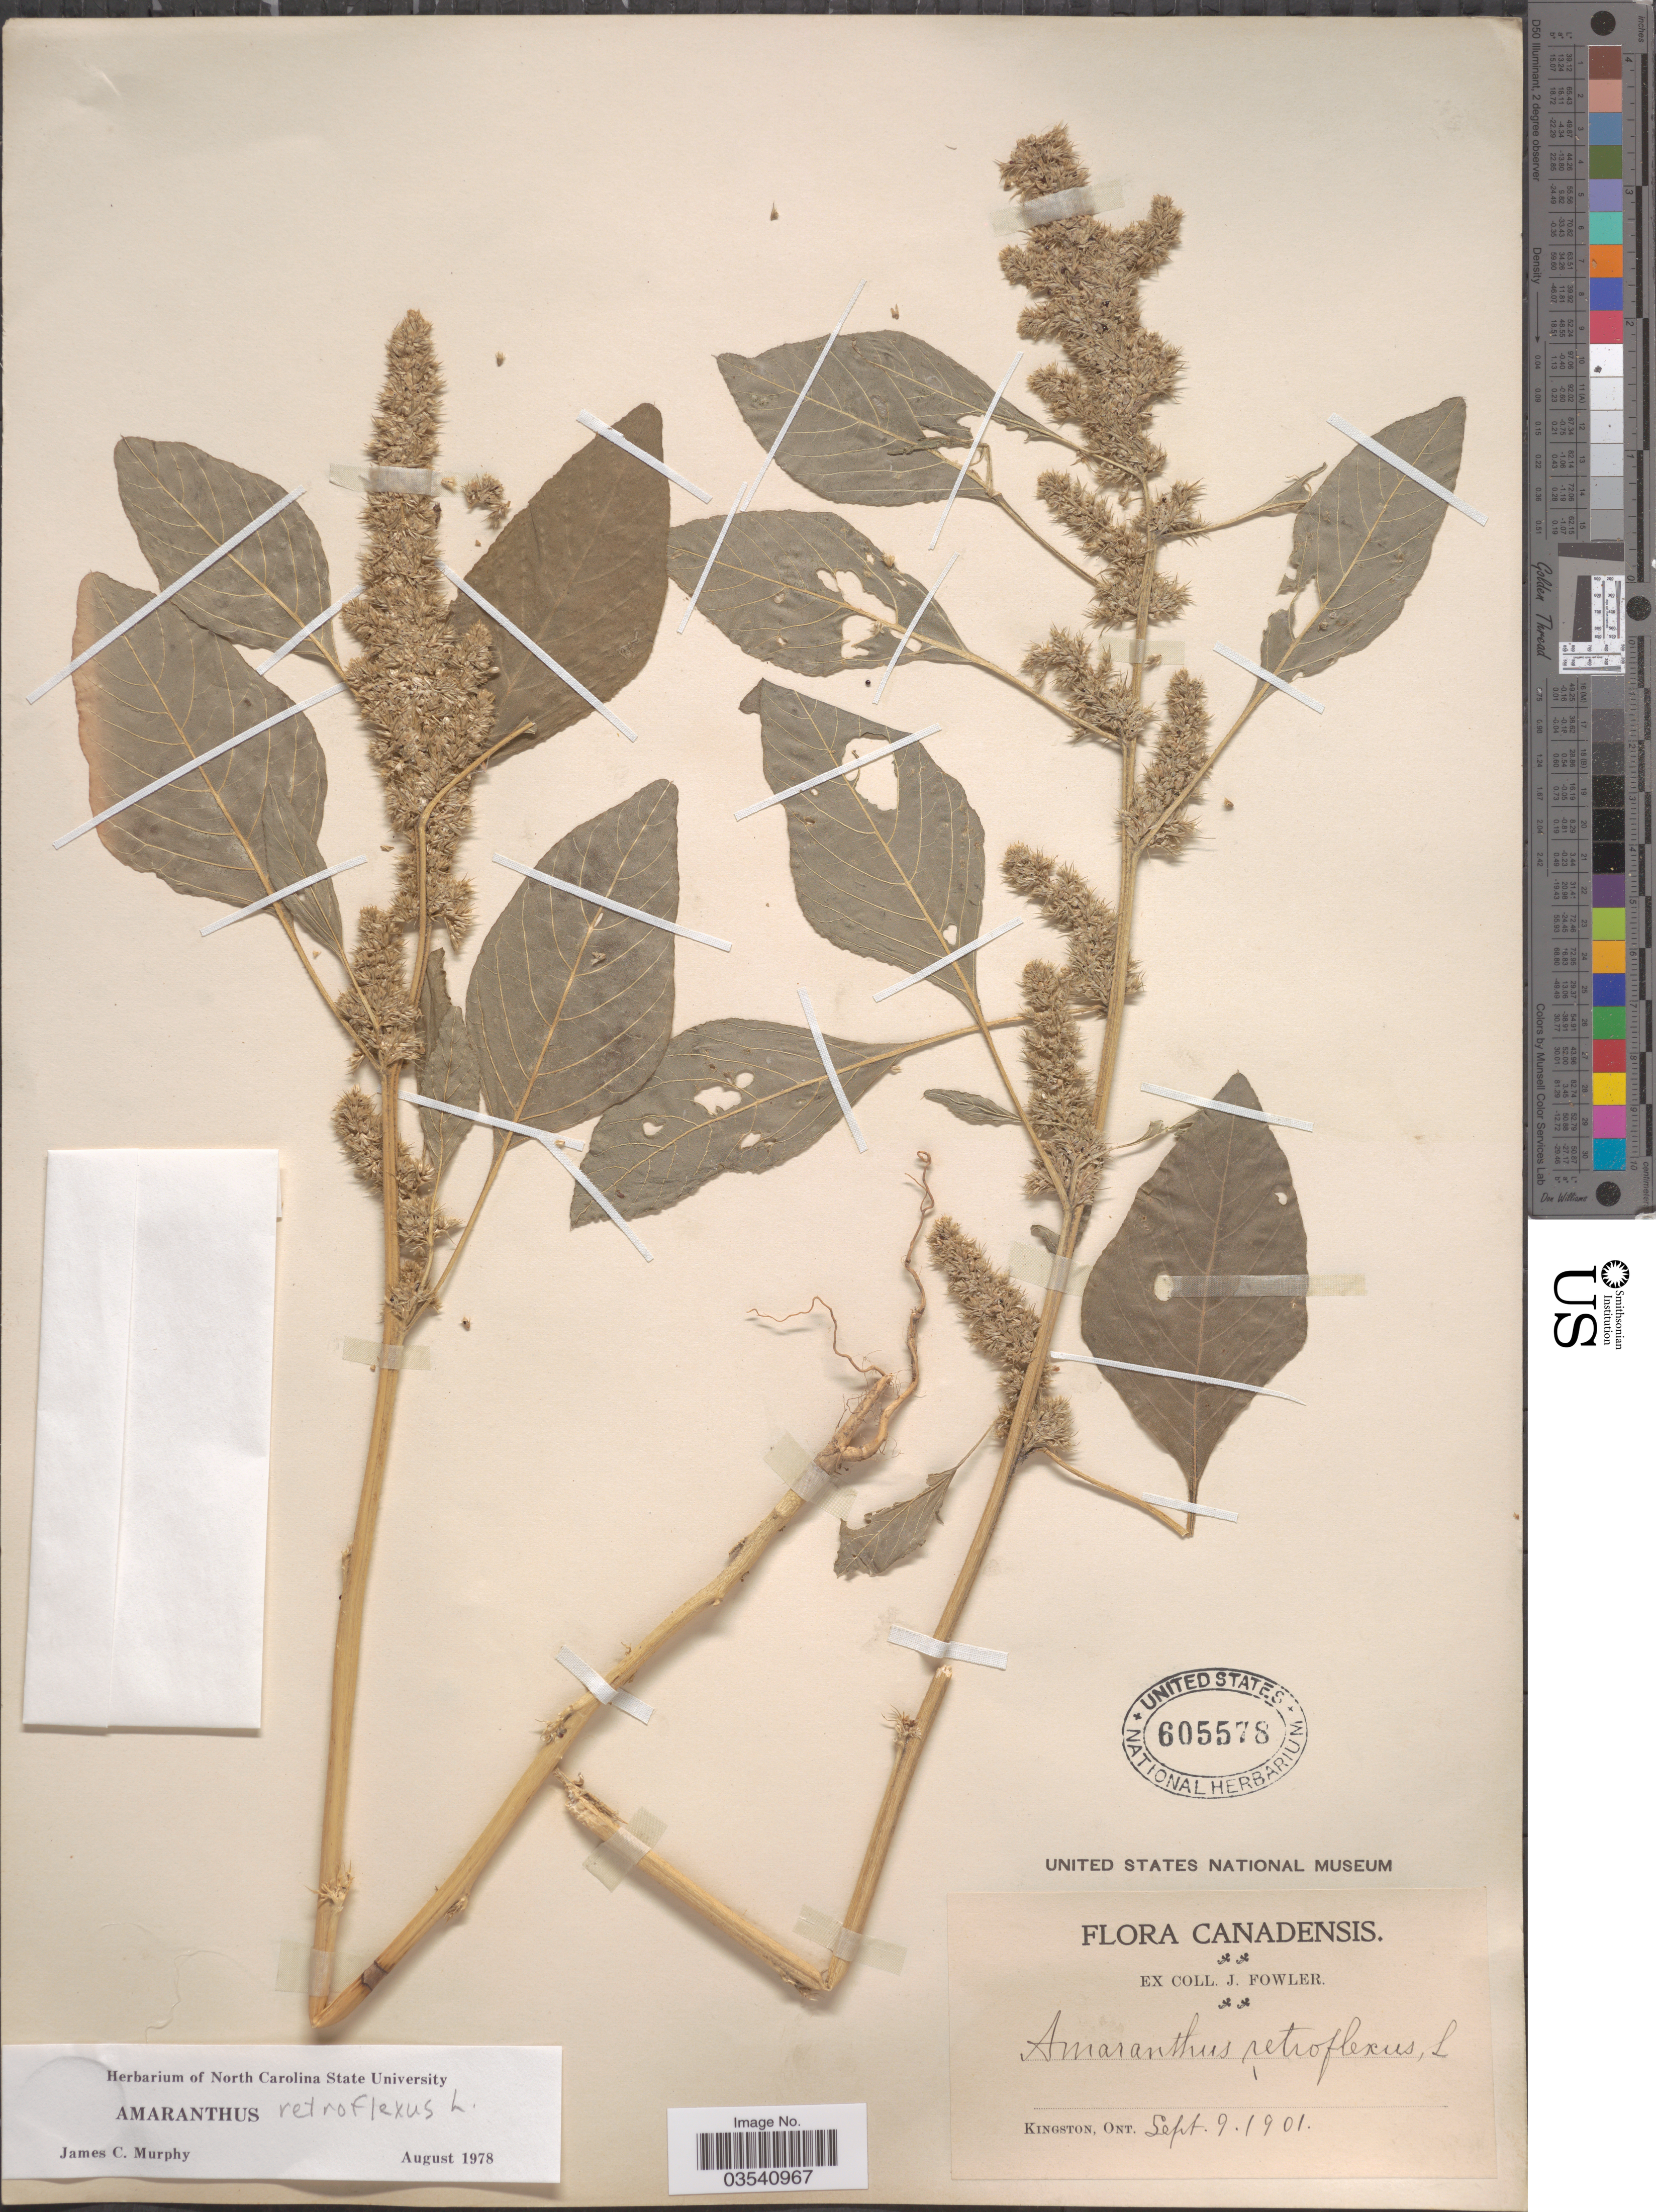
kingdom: Plantae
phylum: Tracheophyta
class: Magnoliopsida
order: Caryophyllales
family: Amaranthaceae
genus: Amaranthus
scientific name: Amaranthus retroflexus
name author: L.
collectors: J. Fowler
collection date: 1901-09-09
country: Canada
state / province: Ontario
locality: Kingston.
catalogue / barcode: US 605578